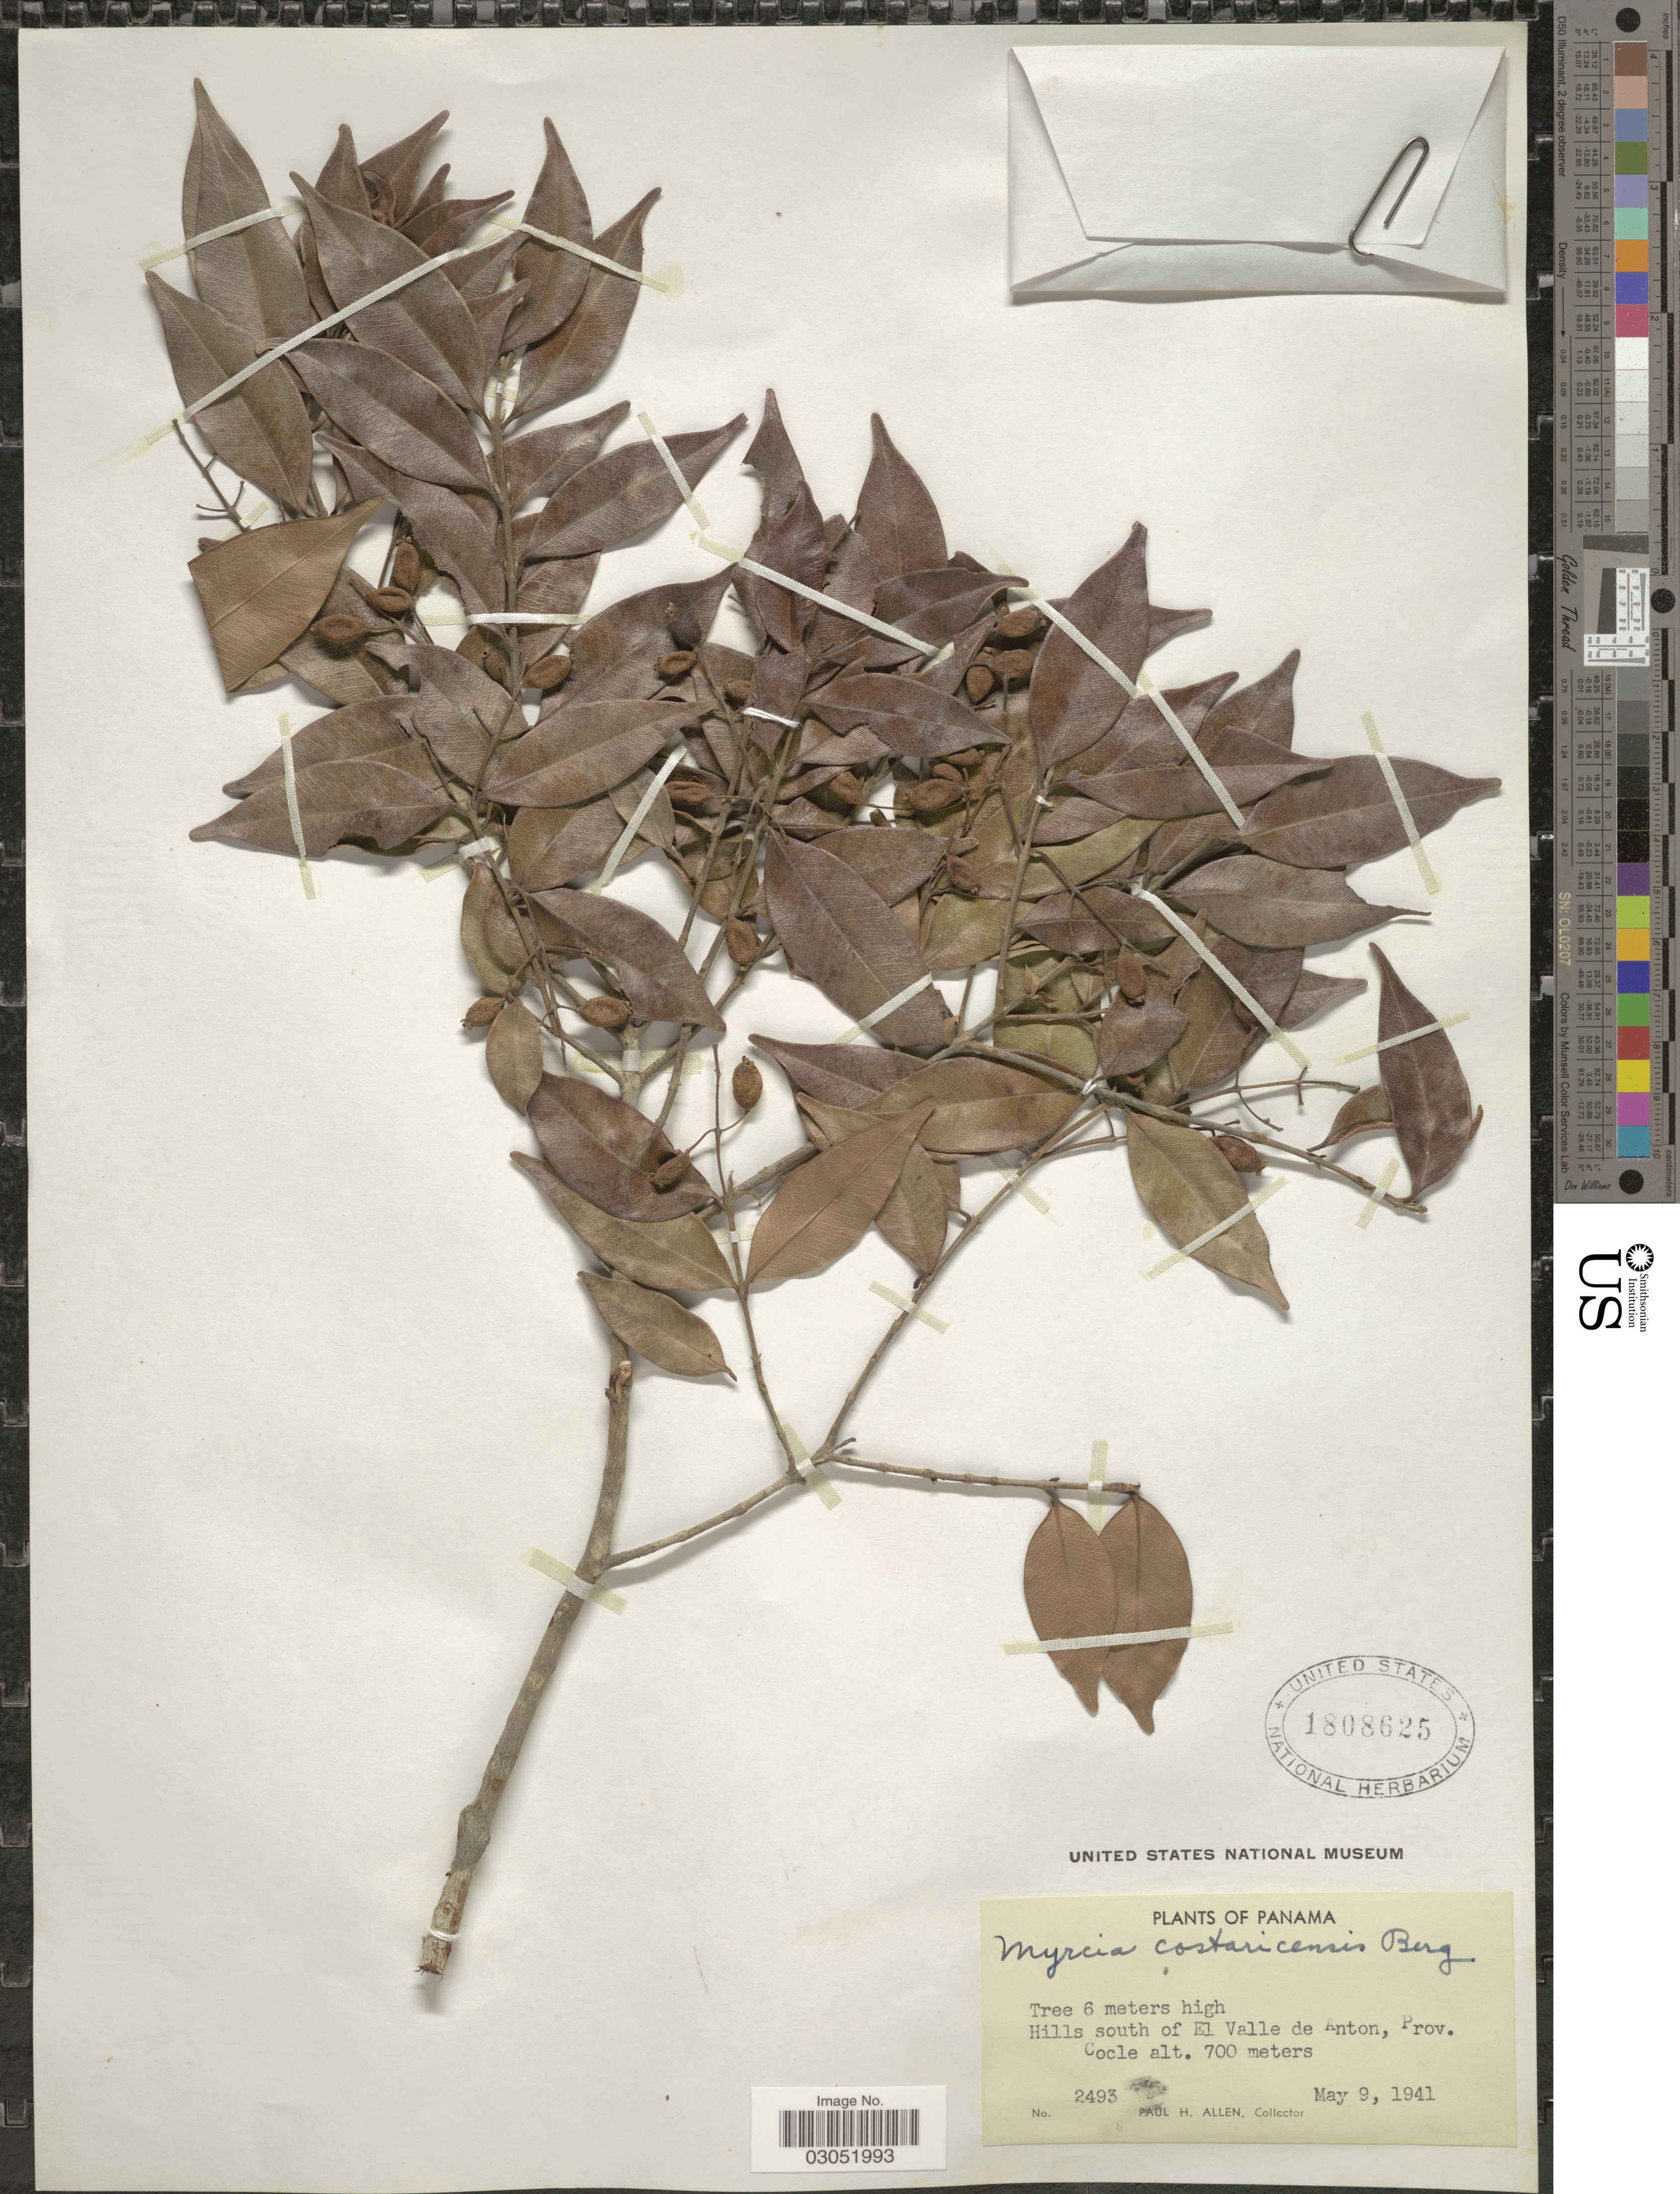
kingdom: Plantae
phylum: Tracheophyta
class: Magnoliopsida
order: Myrtales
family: Myrtaceae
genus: Myrcia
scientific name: Myrcia splendens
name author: (Sw.) DC.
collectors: P. H. Allen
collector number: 2493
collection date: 1941-05-09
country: Panama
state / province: Coclé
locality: Hills south of El Valle de Anton.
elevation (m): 700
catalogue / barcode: US 1808625